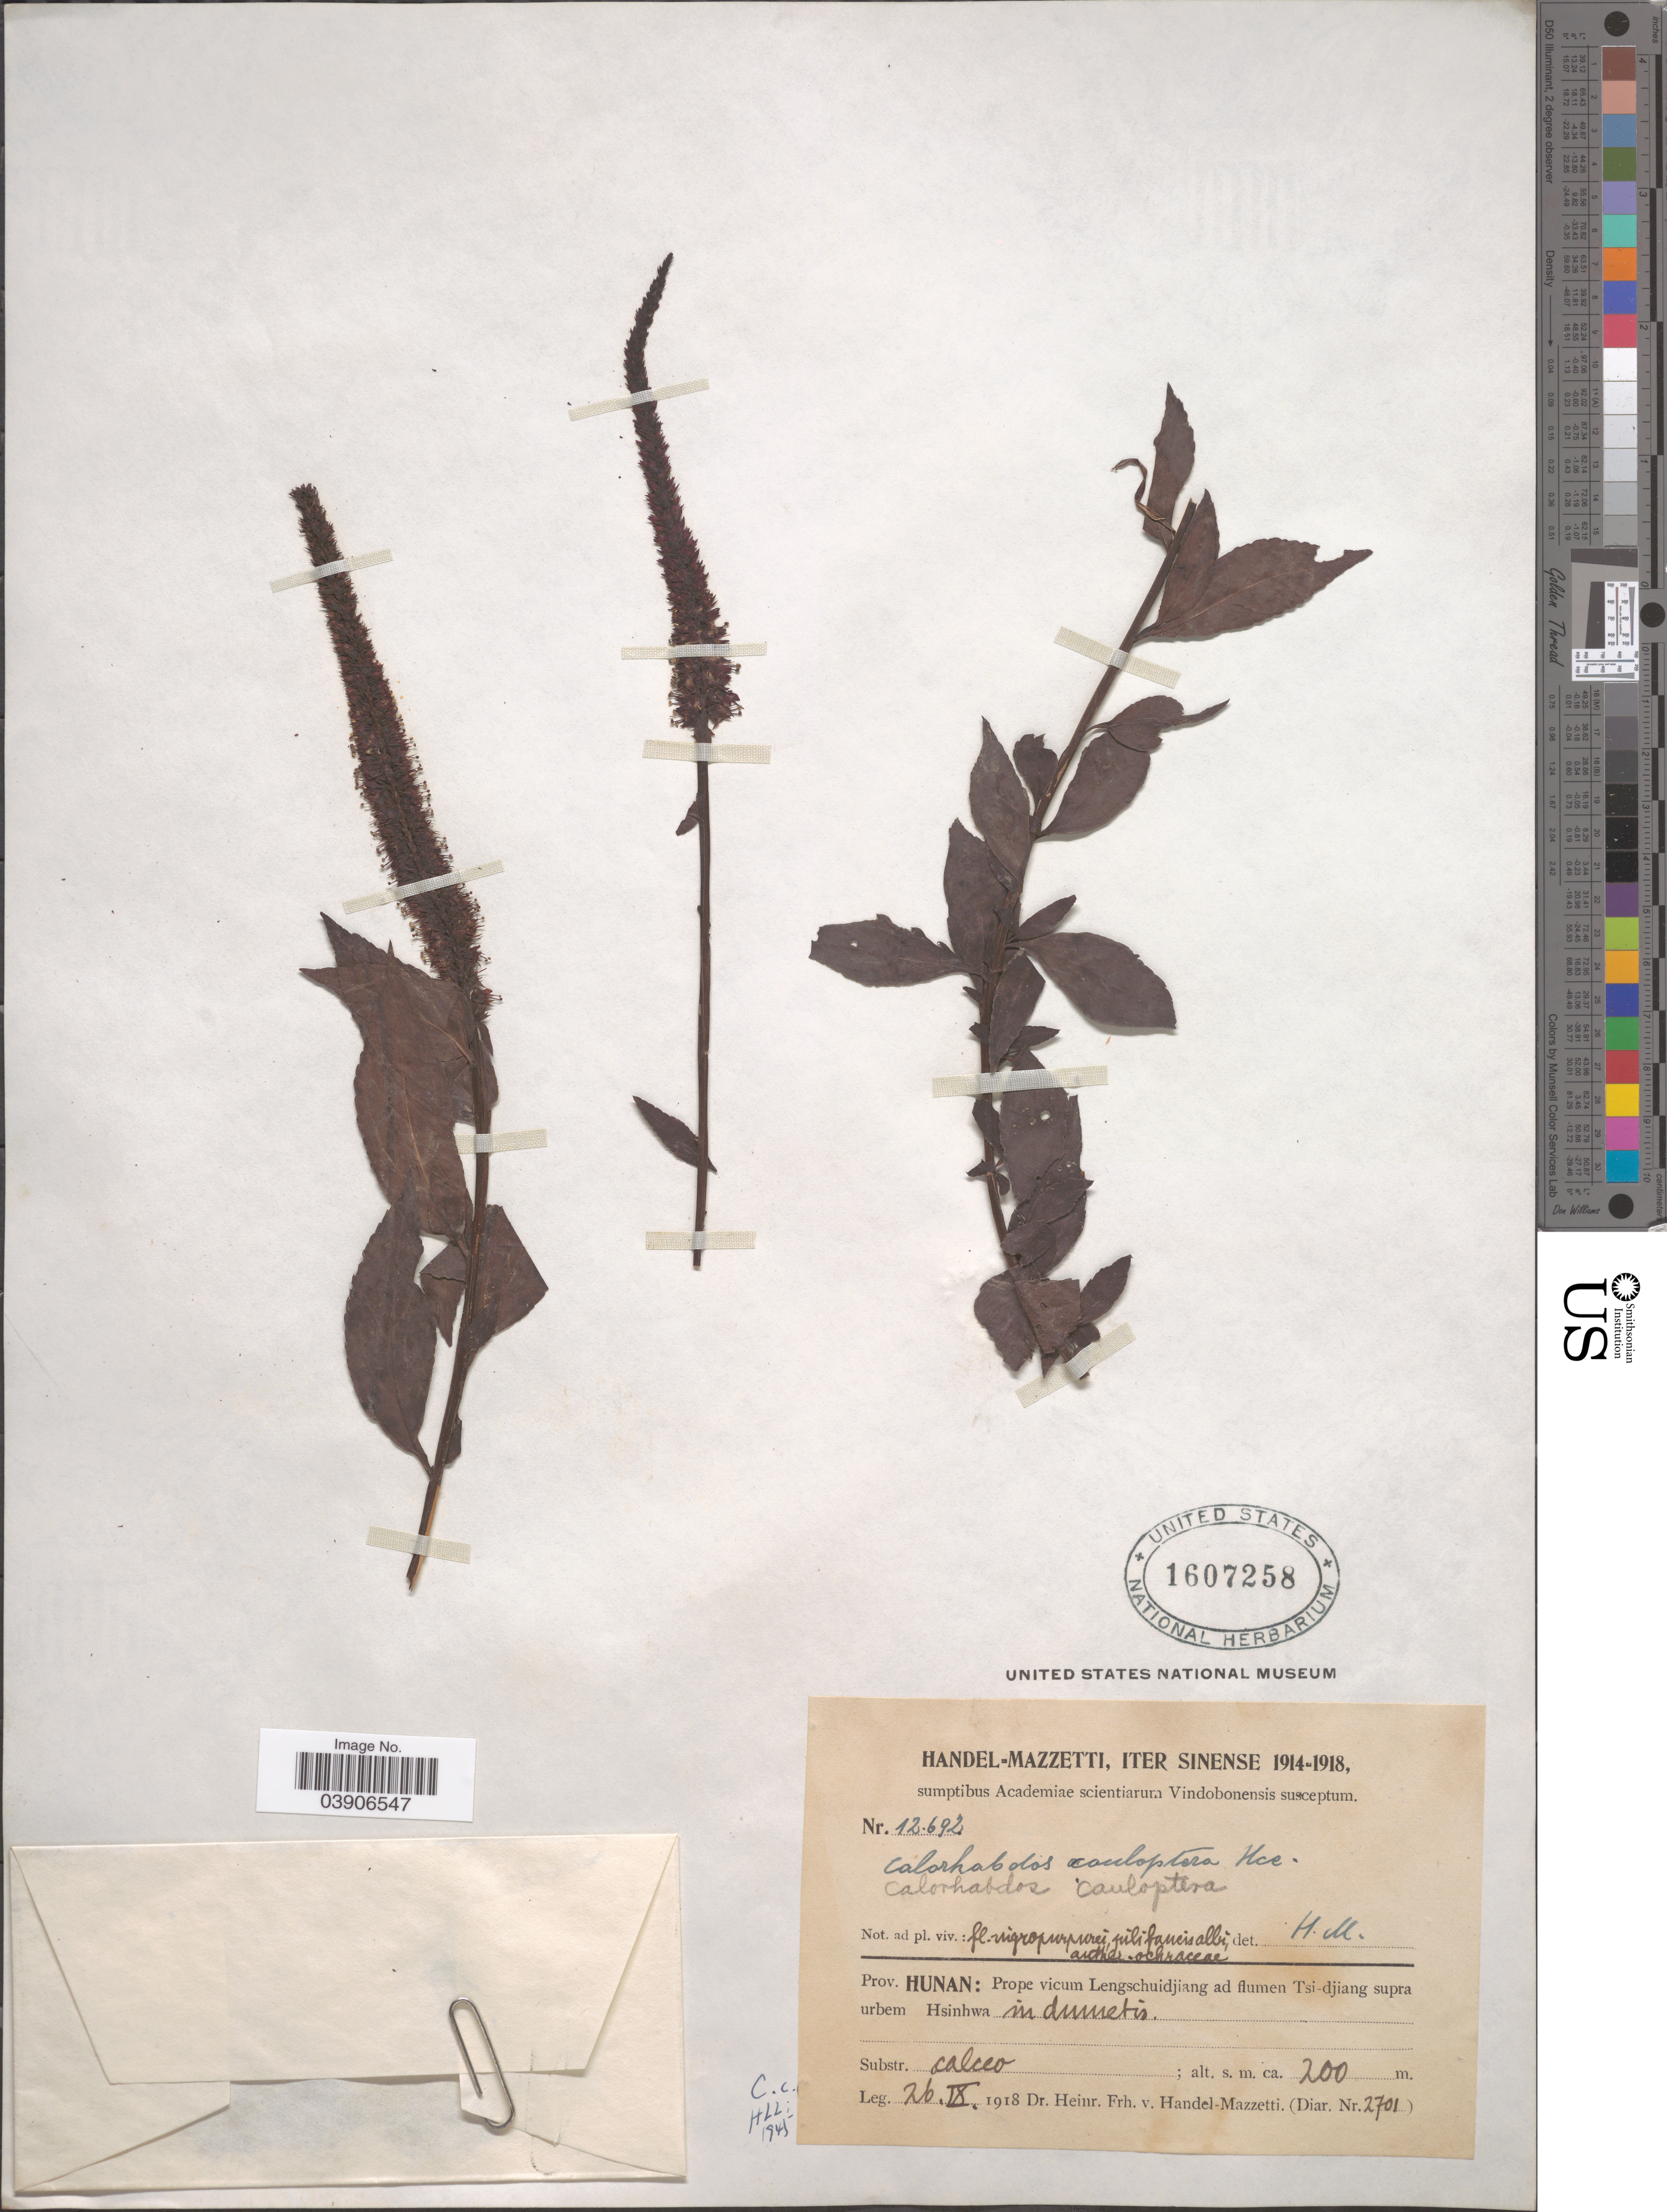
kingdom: Plantae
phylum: Tracheophyta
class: Magnoliopsida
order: Lamiales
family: Plantaginaceae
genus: Calorhabdos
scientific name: Calorhabdos cauloptera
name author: Hance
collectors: H. Handel-Mazzetti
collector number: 12692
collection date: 1918-09-26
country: China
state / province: Hunan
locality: Iter Sinense. Prope vicum Lengschuidjiang ad flumen Tsi-djiang supra urbem Hsinhwa in dumetis.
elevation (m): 200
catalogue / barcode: US 1607258